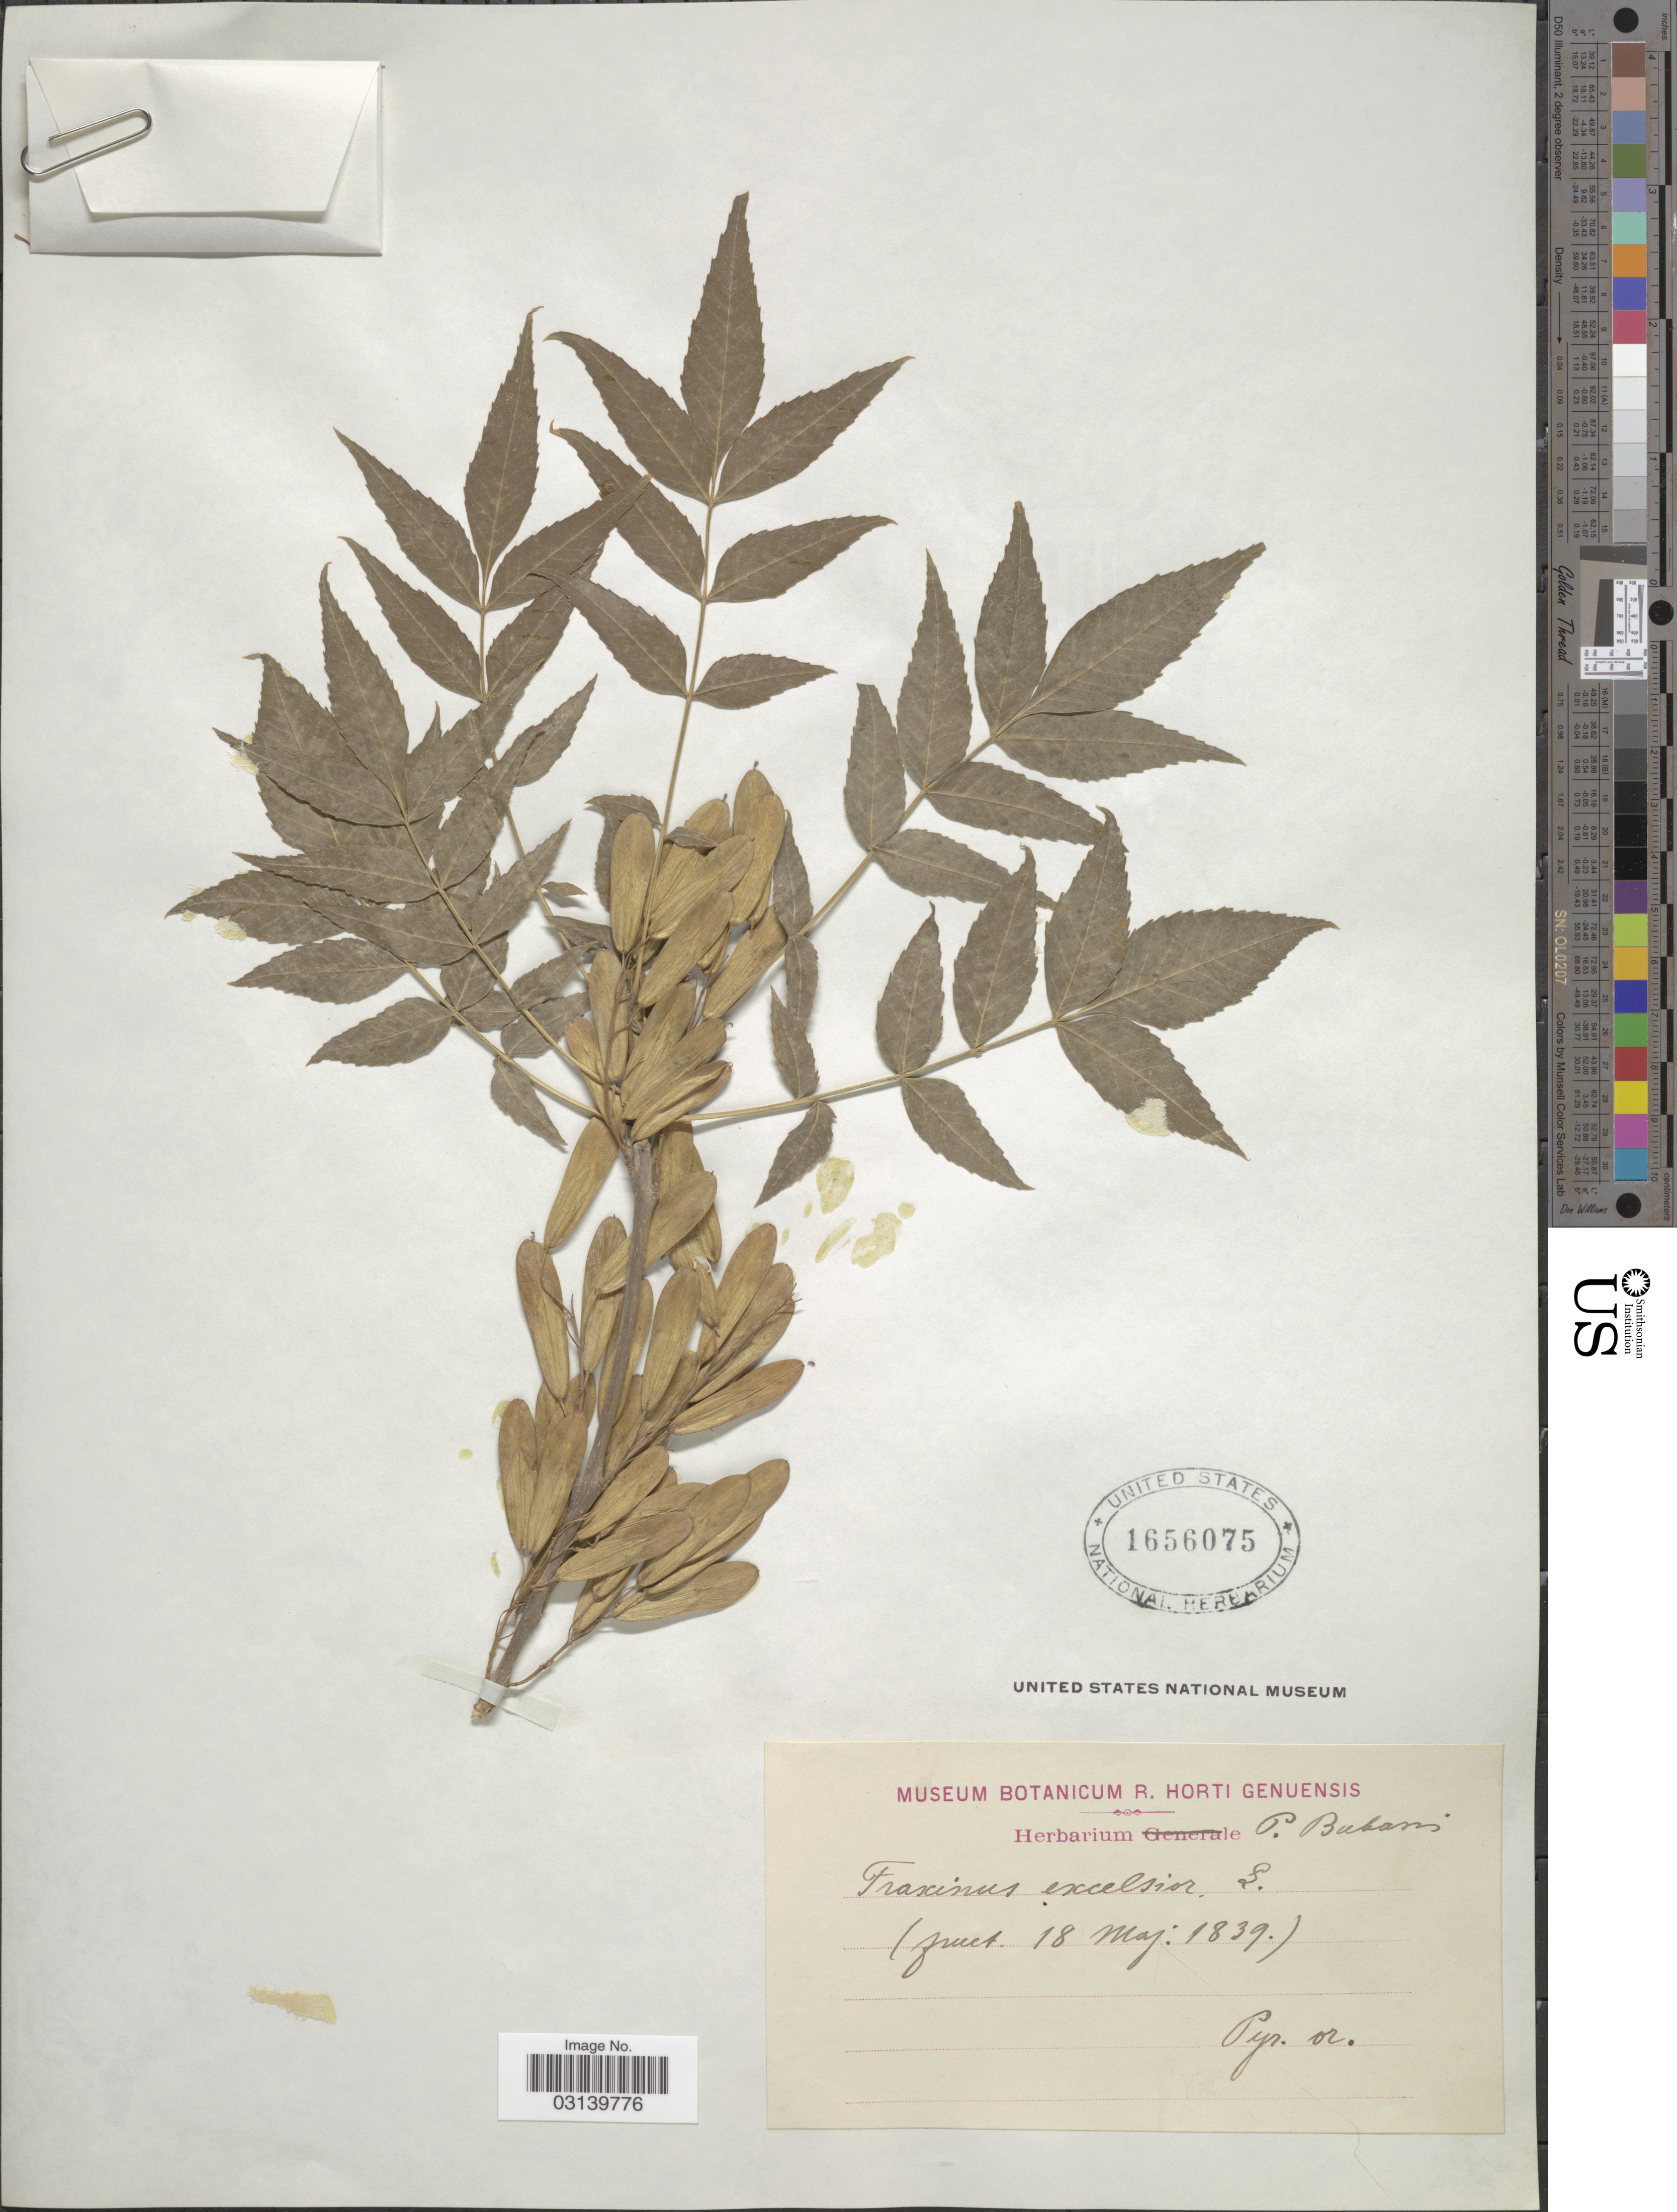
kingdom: Plantae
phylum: Tracheophyta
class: Magnoliopsida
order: Lamiales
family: Oleaceae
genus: Fraxinus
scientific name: Fraxinus excelsior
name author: L.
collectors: P. Bubani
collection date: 1839-05-18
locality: Pyr. or.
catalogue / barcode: US 1656075